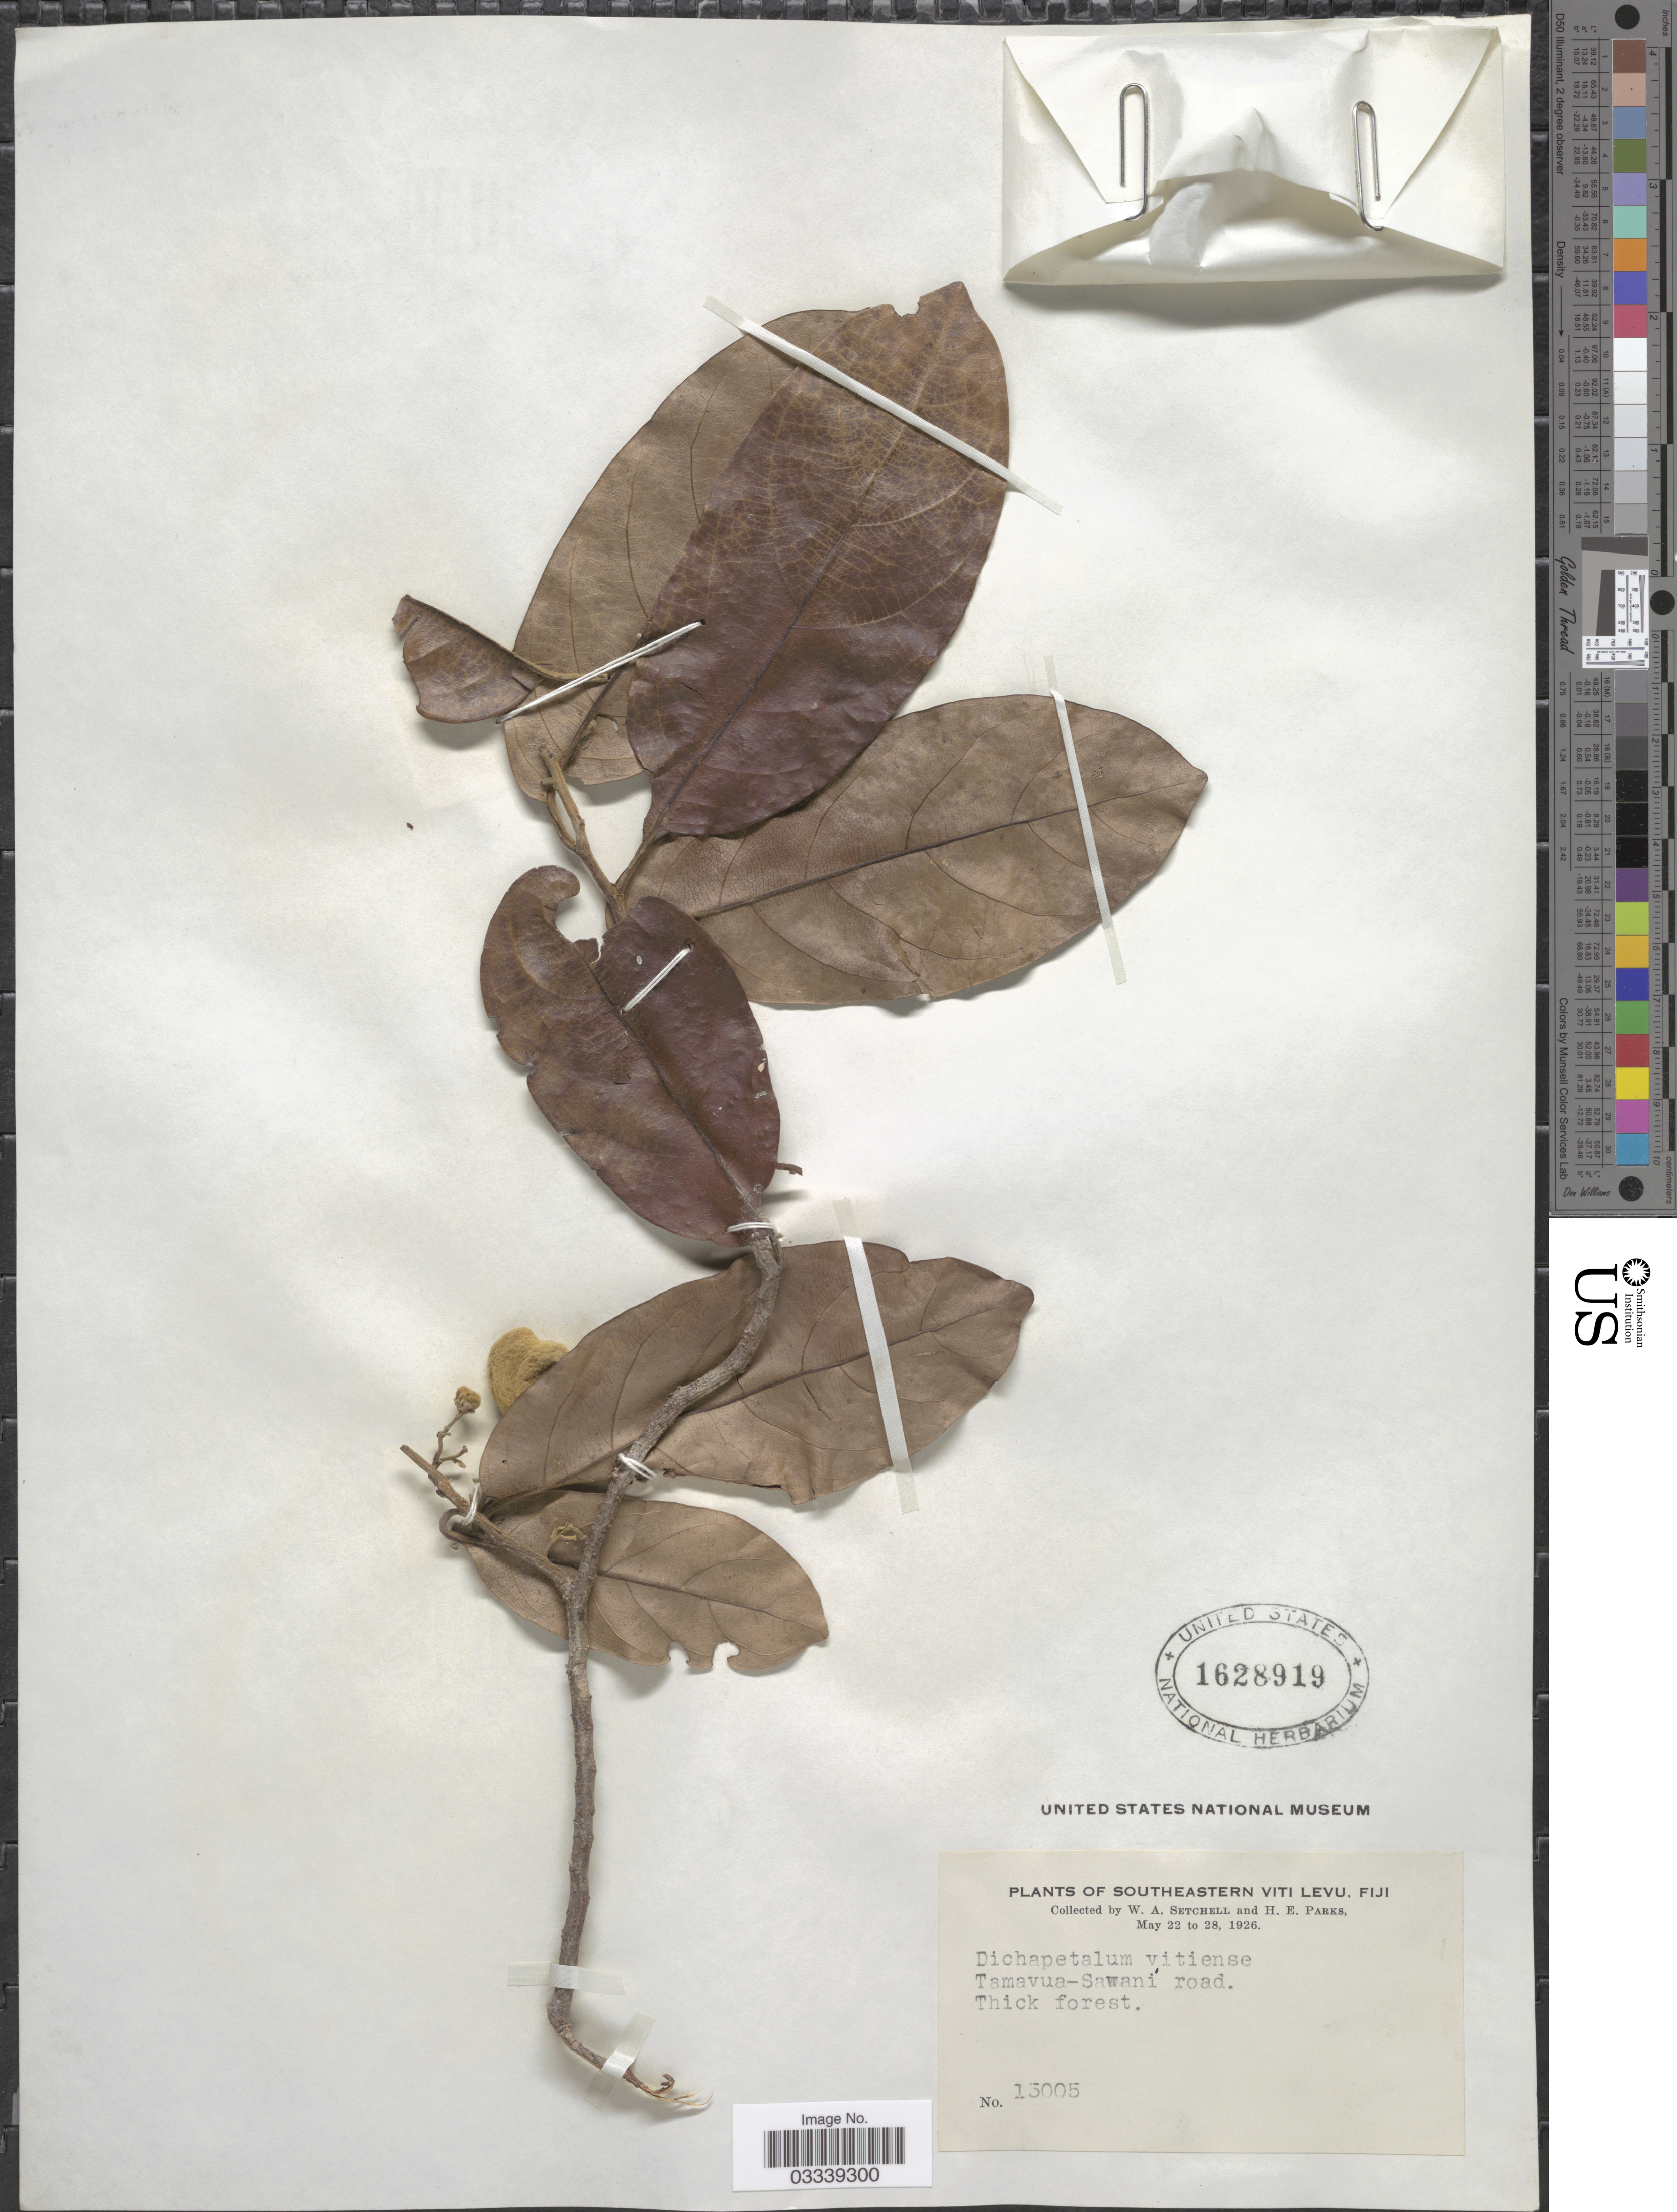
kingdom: Plantae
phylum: Tracheophyta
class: Magnoliopsida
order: Malpighiales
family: Dichapetalaceae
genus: Dichapetalum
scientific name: Dichapetalum vitiense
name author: (Seem.) Engl.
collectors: W. Setchell & H. E. Parks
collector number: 13005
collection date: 1926-05-22/1926-05-28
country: Fiji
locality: Southeastern Viti Levu, Tamavua-Sawani road.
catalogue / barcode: US 1628919